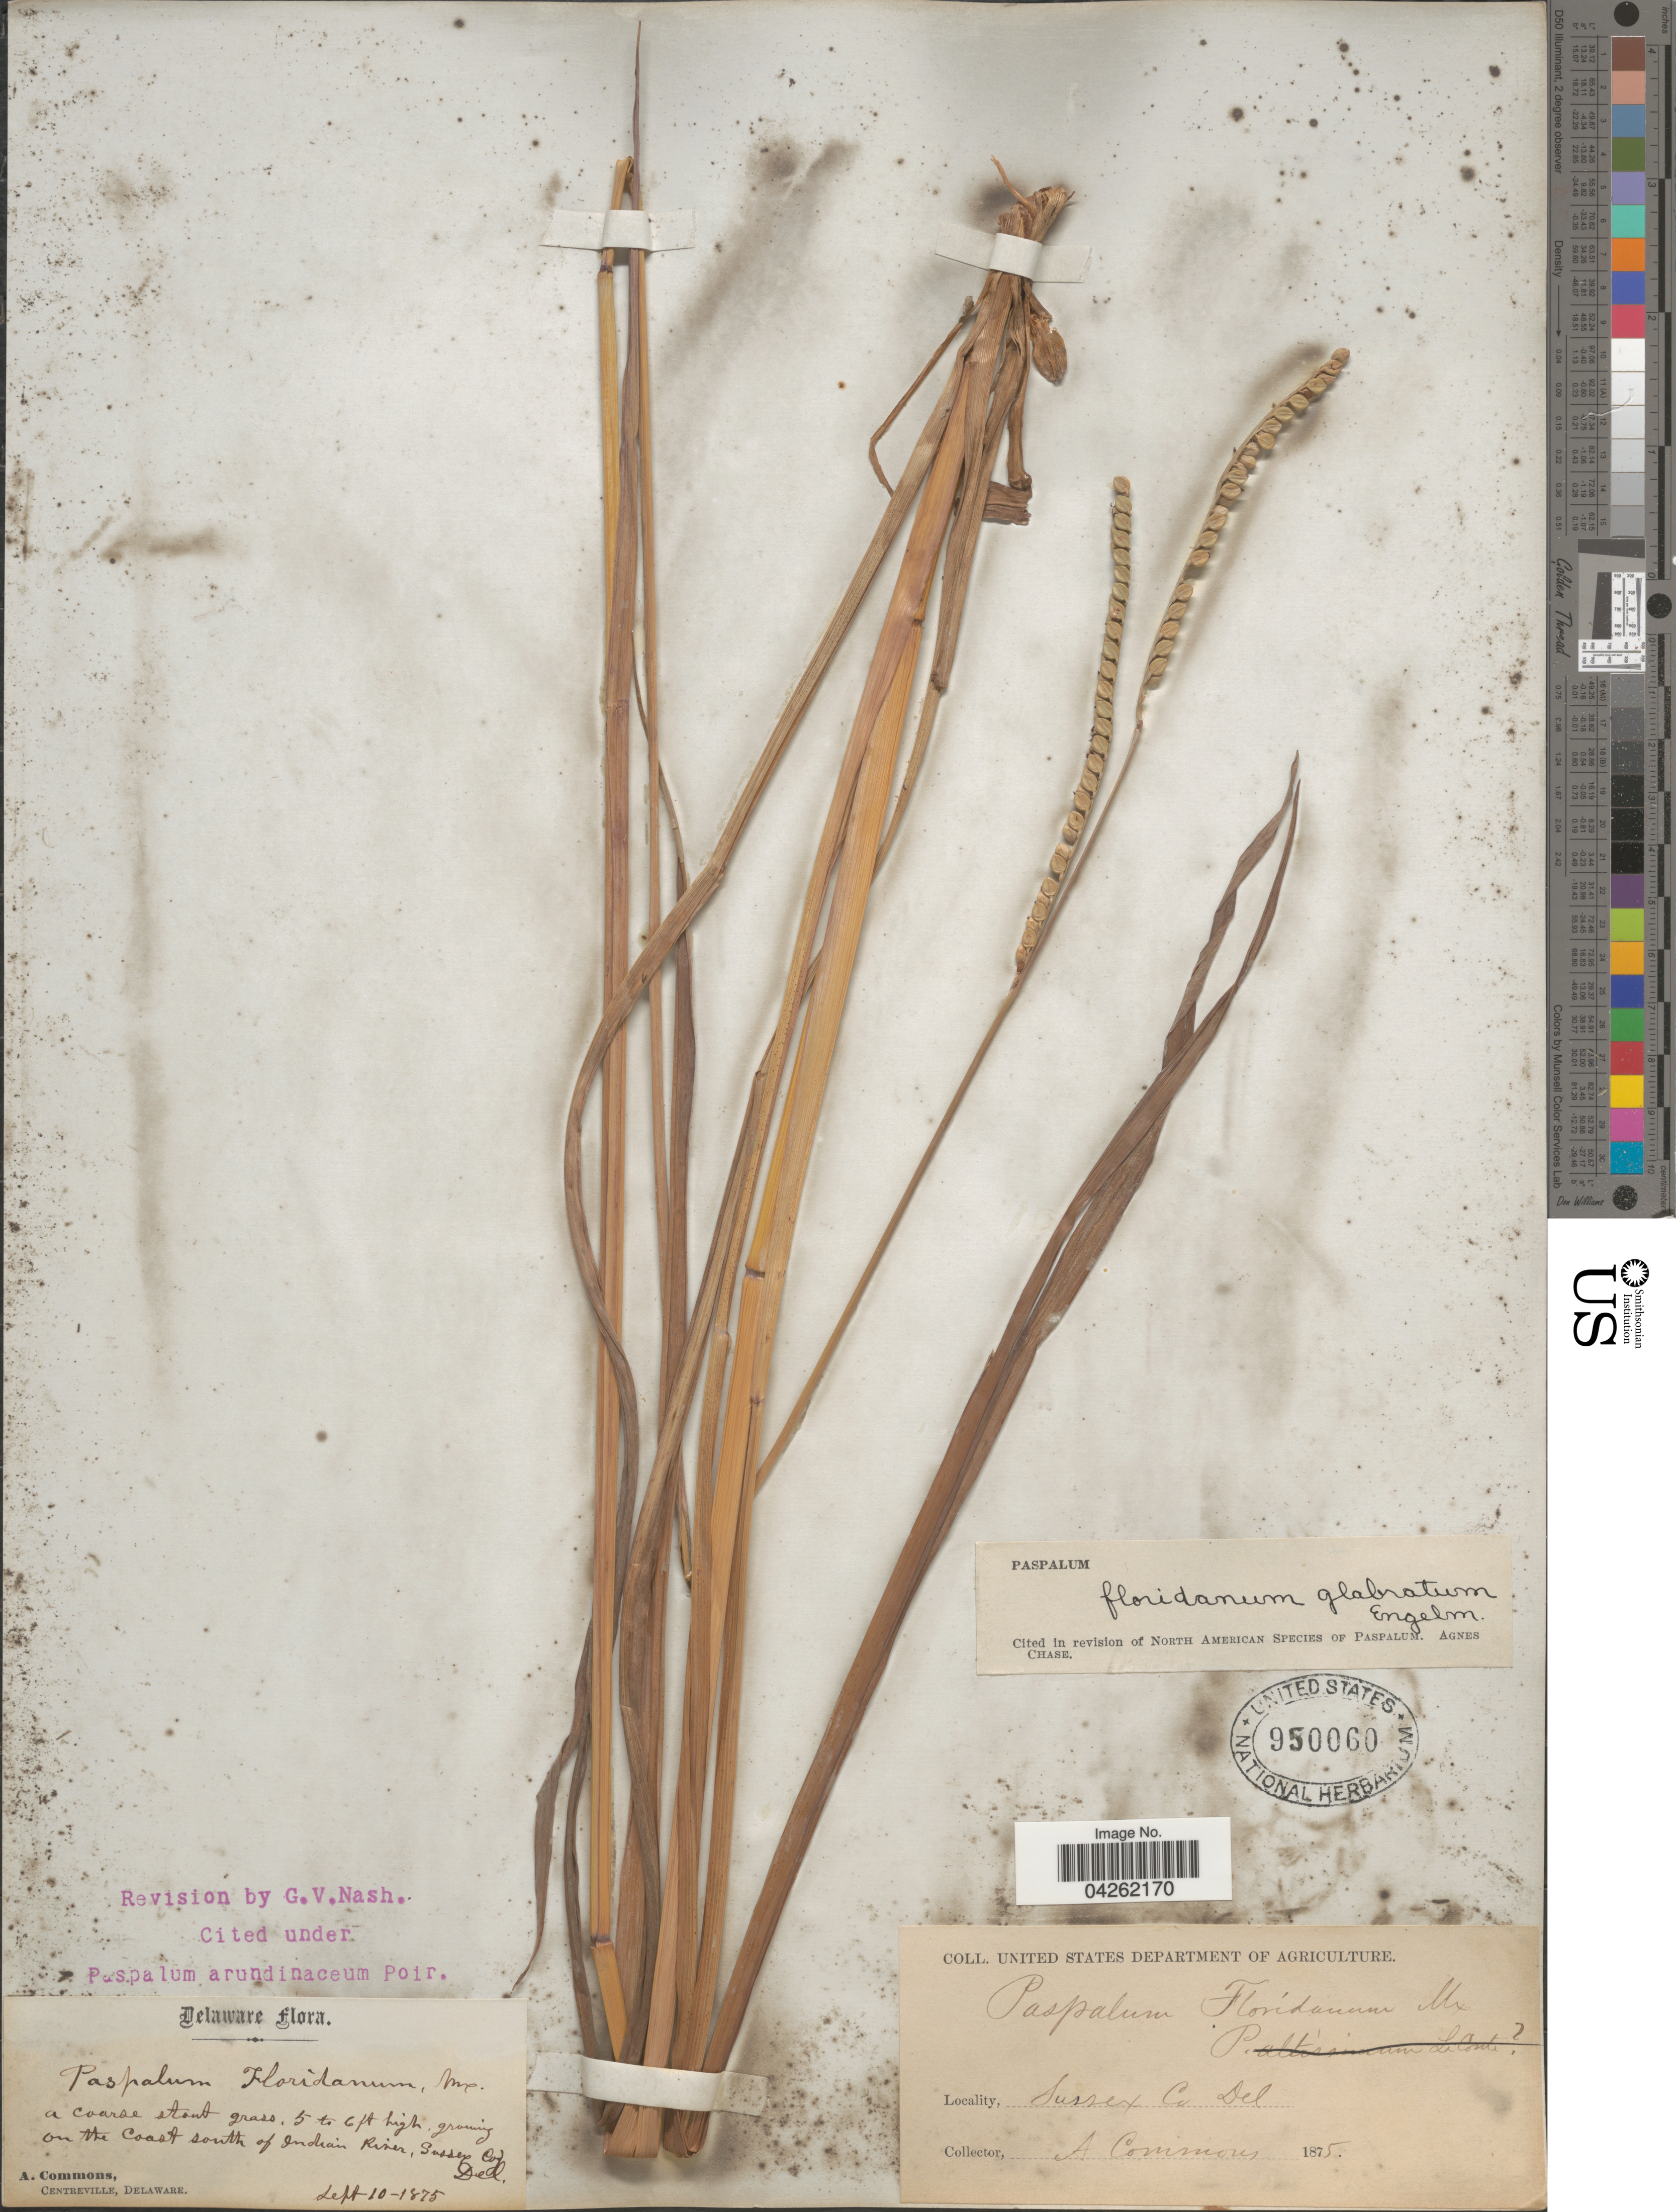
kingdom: Plantae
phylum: Tracheophyta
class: Liliopsida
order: Poales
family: Poaceae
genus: Paspalum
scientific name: Paspalum floridanum var. glabratum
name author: Engelm. ex Vasey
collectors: A. Commons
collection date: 1875-09-10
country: United States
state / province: Delaware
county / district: Sussex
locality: On the Coast south of Indian River, Sussex Co.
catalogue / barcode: US 950060